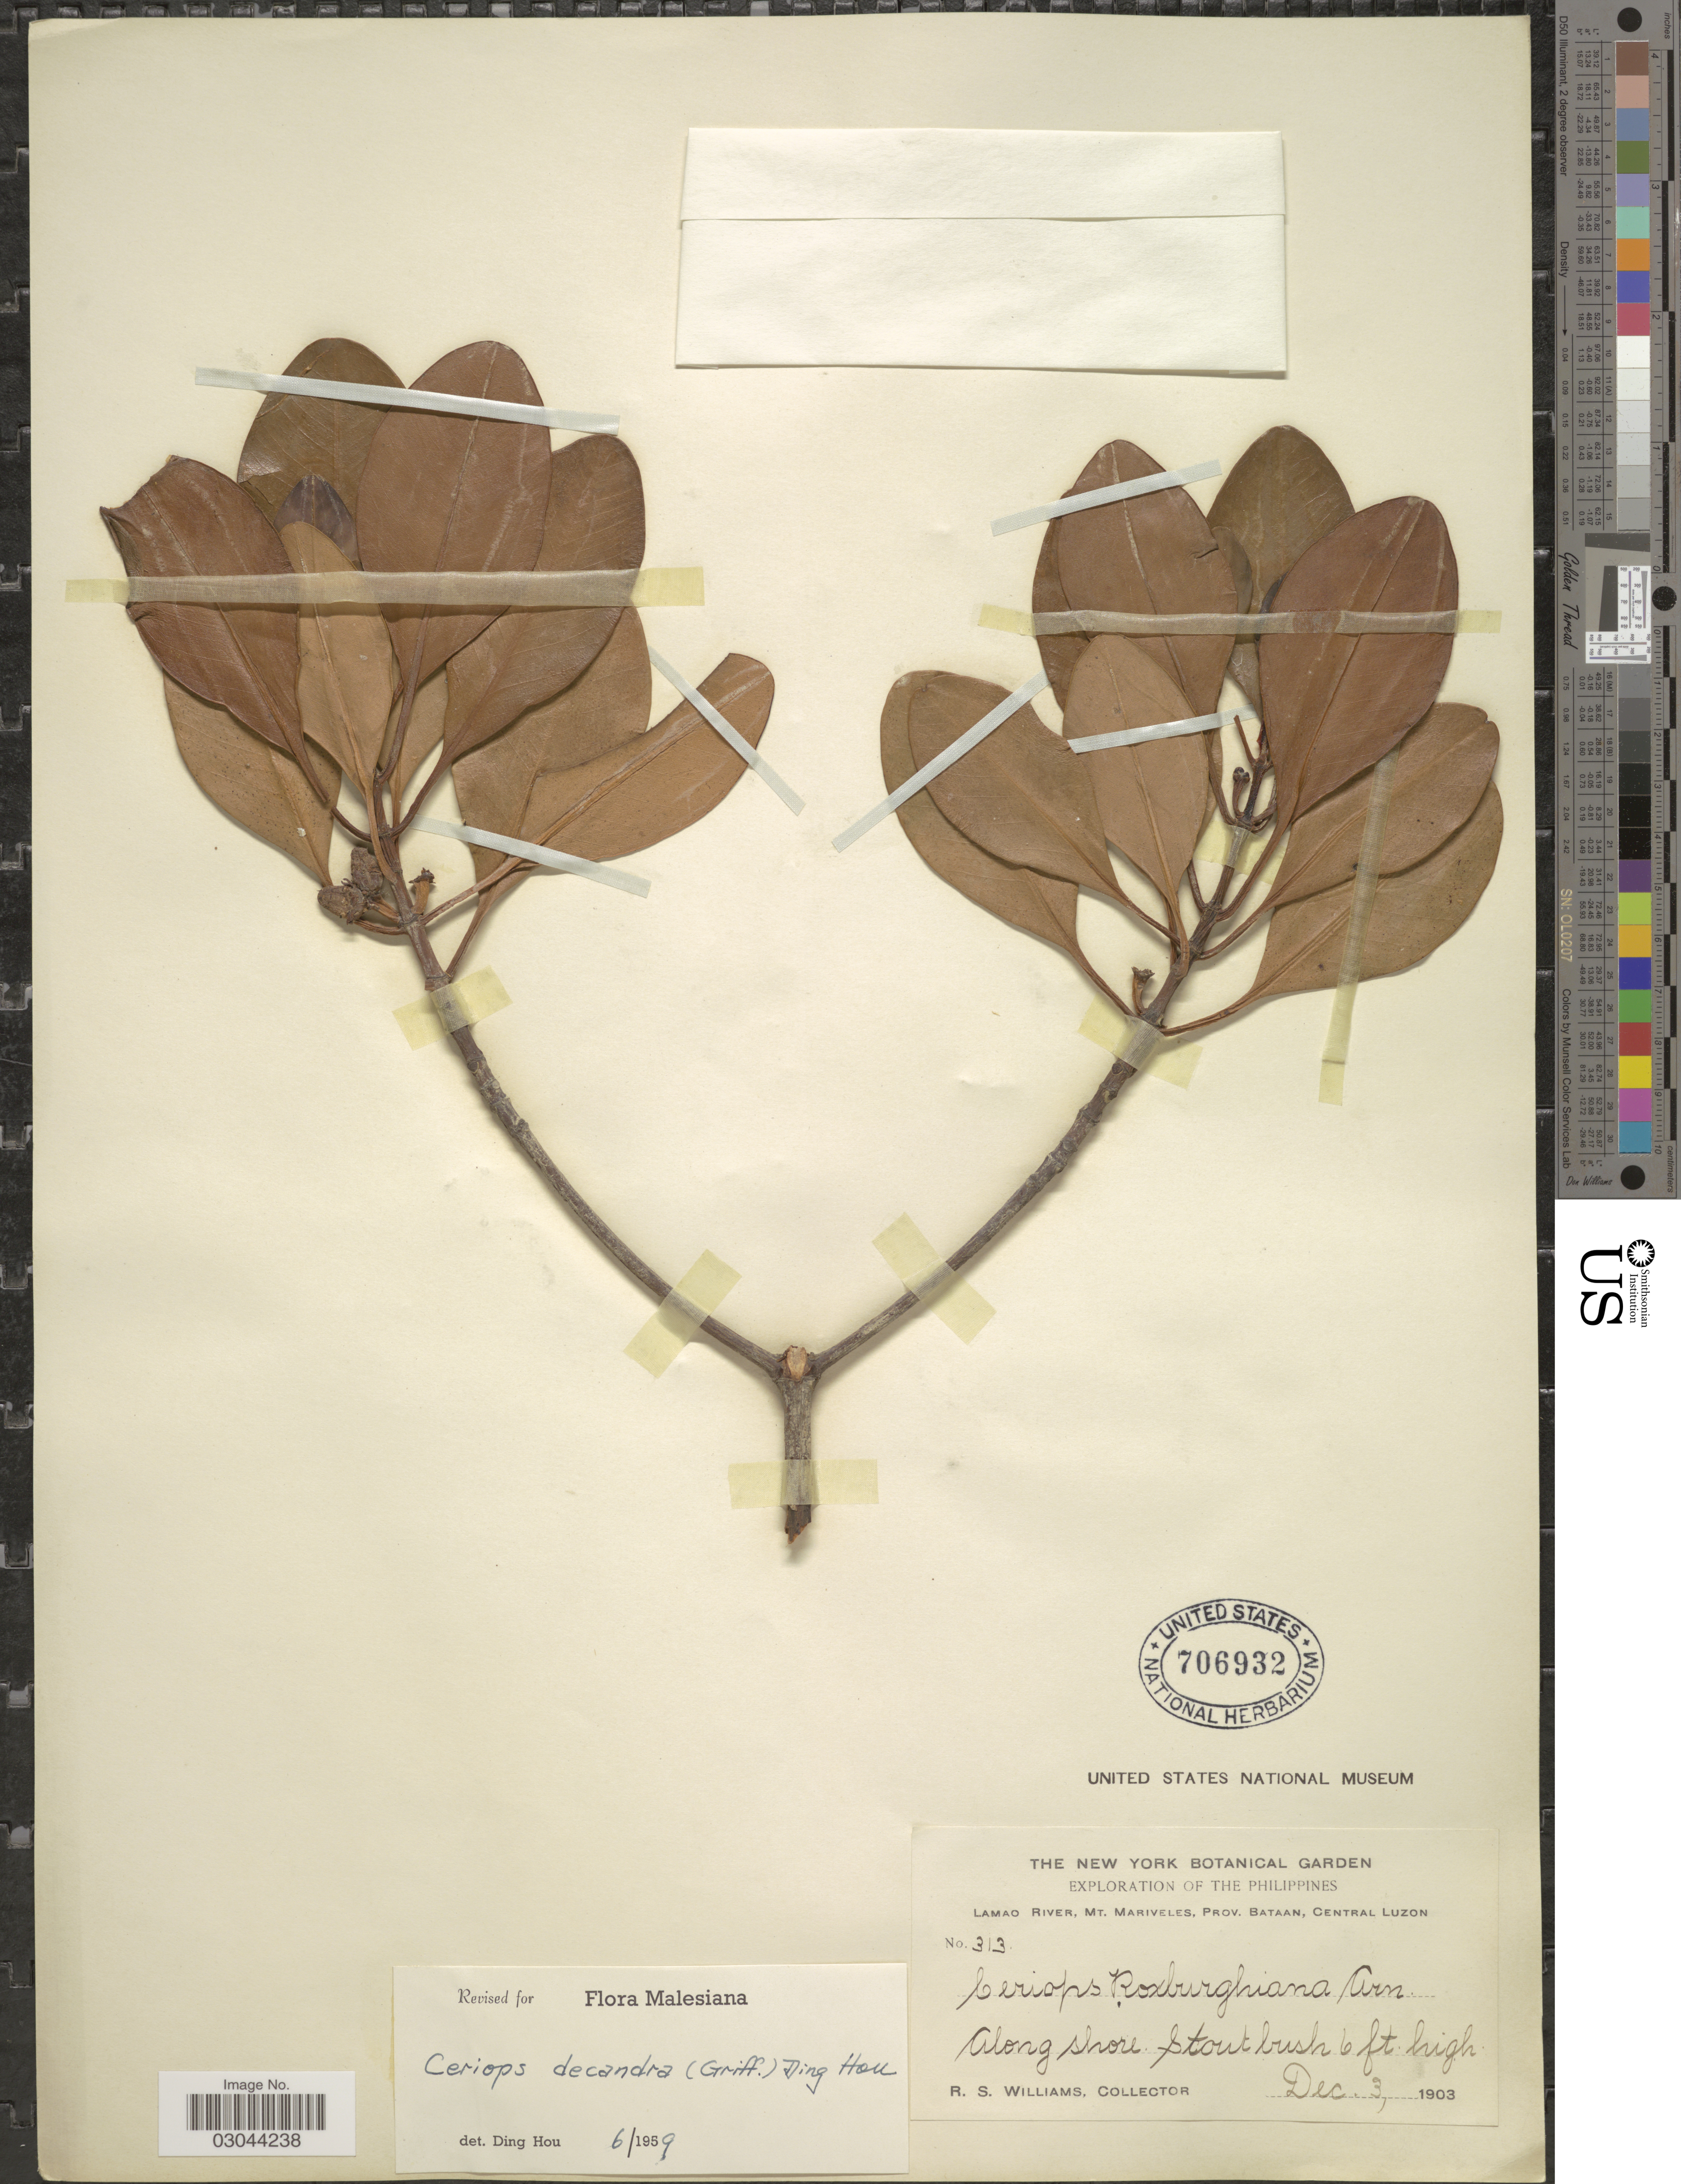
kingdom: Plantae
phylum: Tracheophyta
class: Magnoliopsida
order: Malpighiales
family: Rhizophoraceae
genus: Ceriops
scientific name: Ceriops decandra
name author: (Griff.) Ding Hou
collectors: R. S. Williams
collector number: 313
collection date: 1903-12-03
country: Philippines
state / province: Central Luzon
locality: Lamao River, Mt. Mariveles, Prov. Bataan, Central Luzon.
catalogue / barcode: US 706932